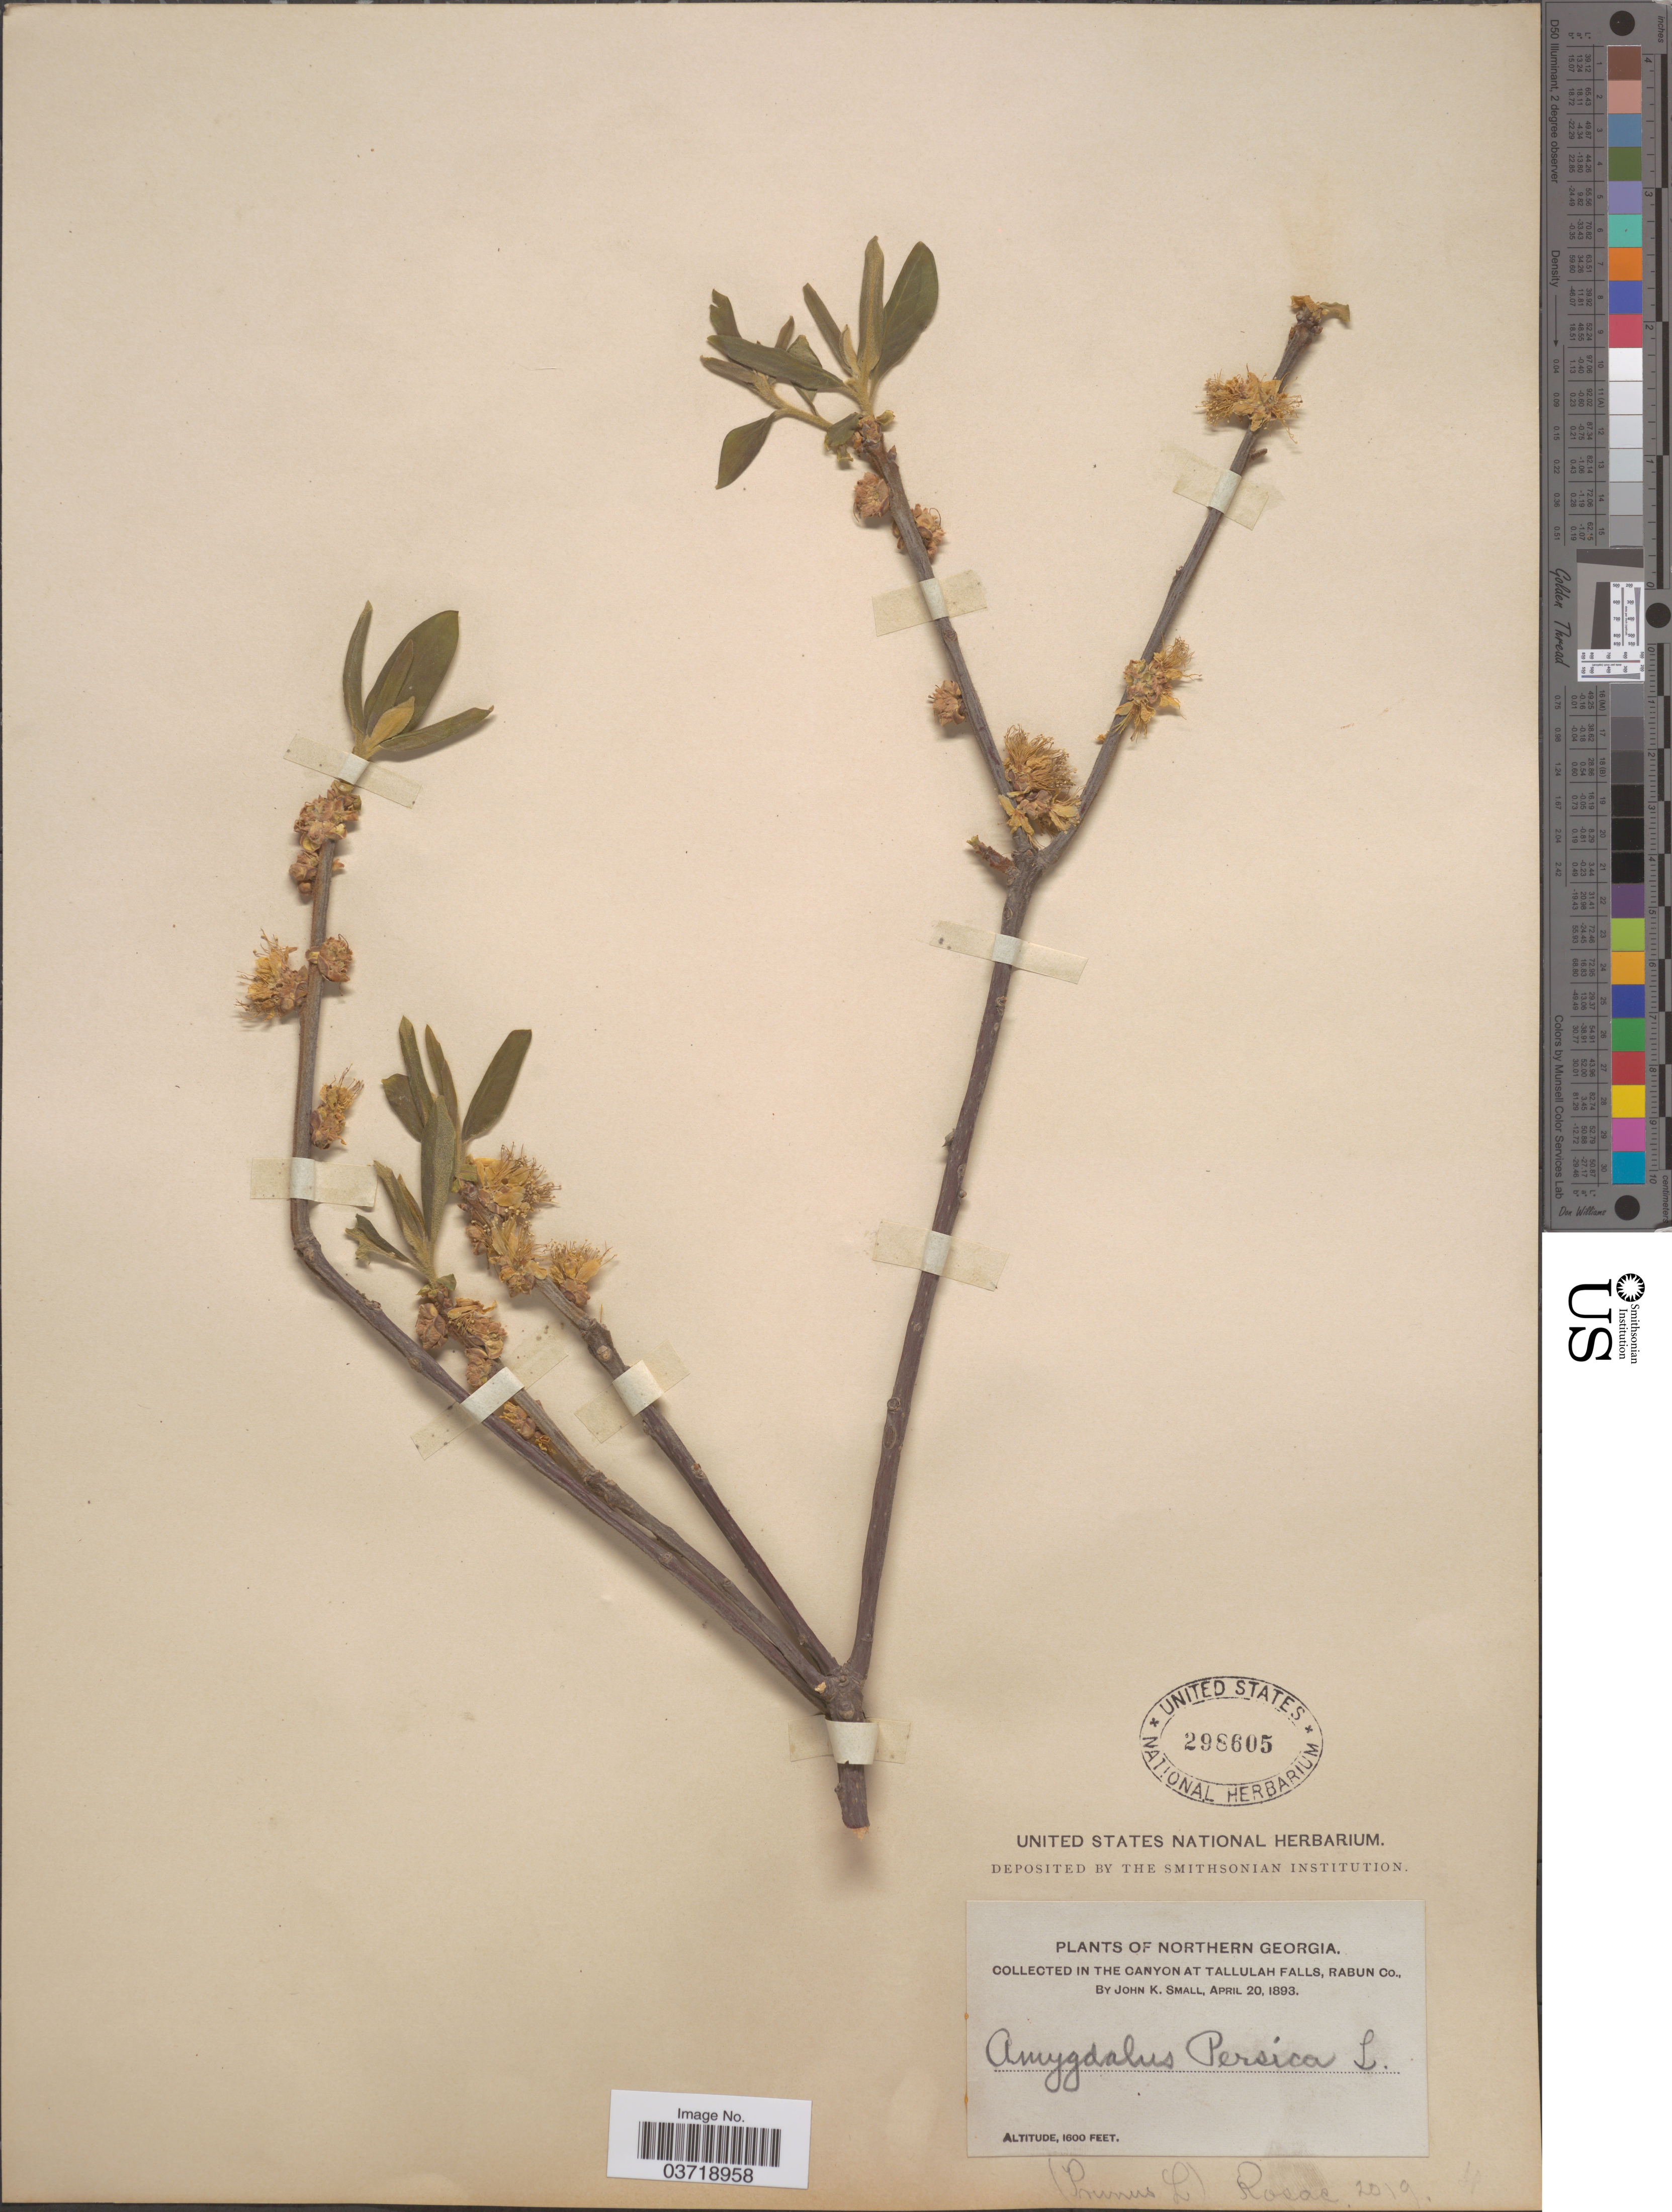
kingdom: Plantae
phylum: Tracheophyta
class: Magnoliopsida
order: Rosales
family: Rosaceae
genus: Prunus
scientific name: Prunus persica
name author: (L.) Batsch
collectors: J. K. Small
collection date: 1893-04-20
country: United States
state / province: Georgia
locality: Northern Georgia. In the Canyon at Tallulah Falls, Rabun Co.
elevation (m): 488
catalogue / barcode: US 298605